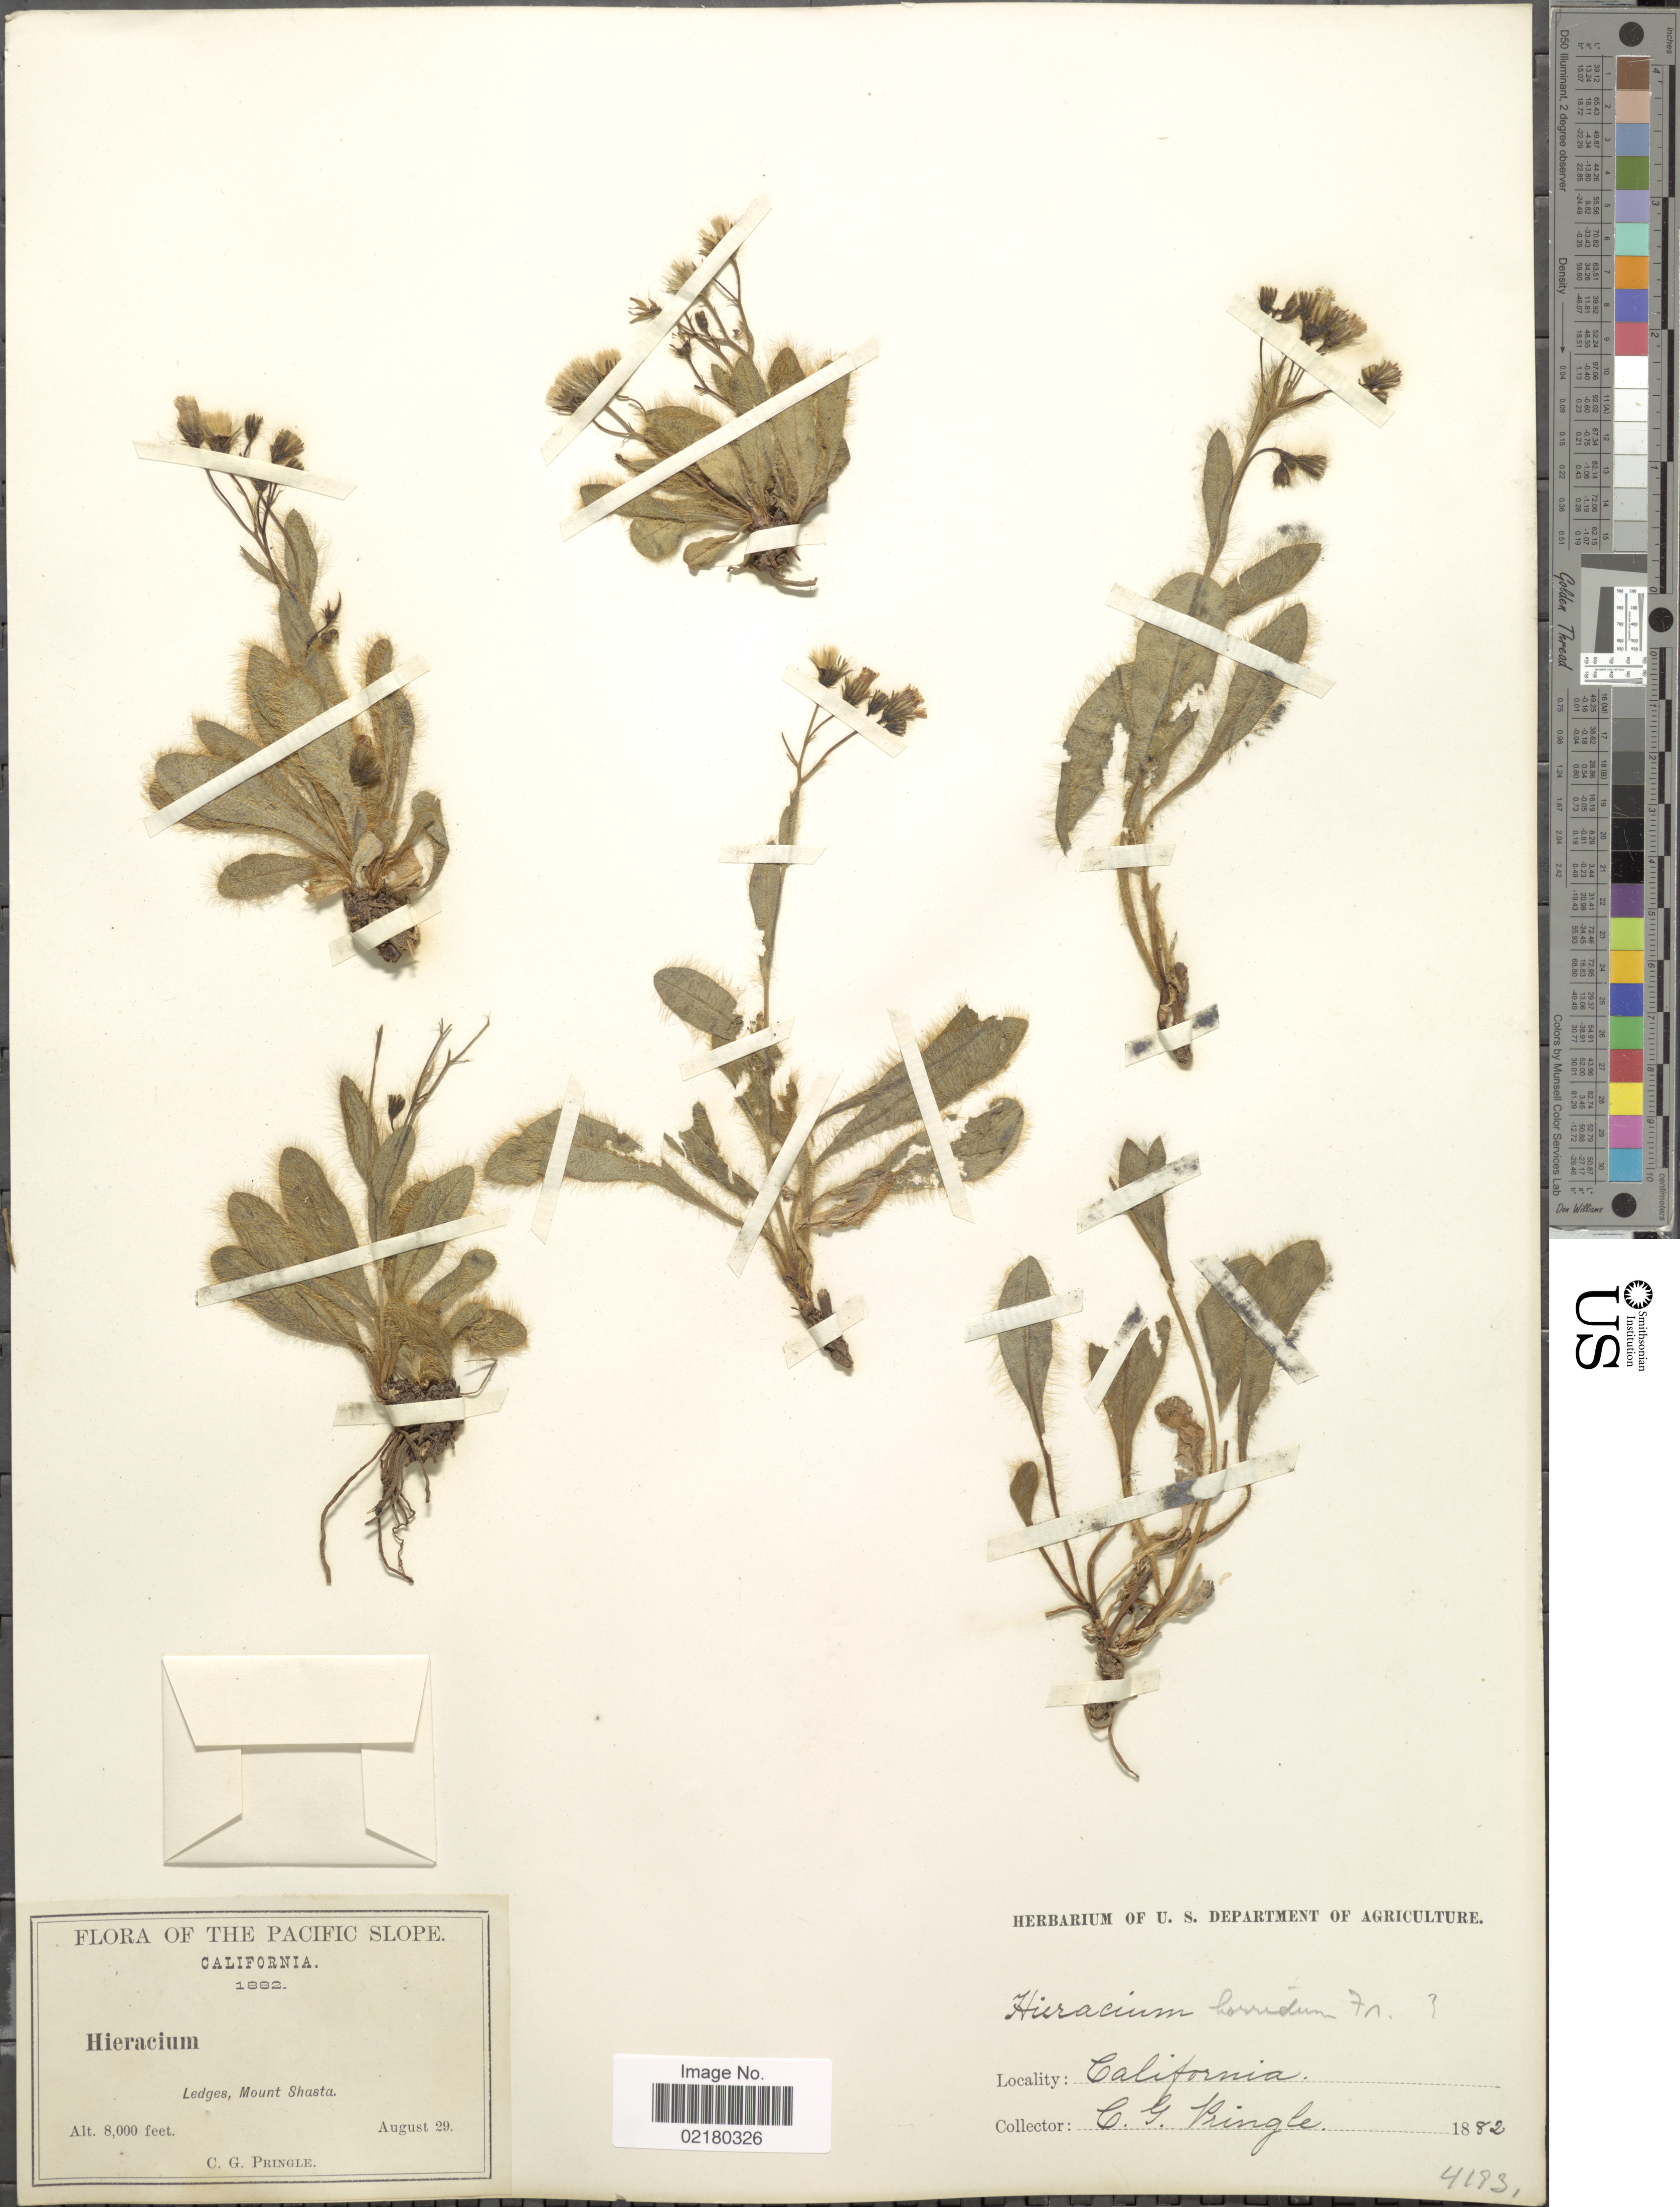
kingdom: Plantae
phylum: Tracheophyta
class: Magnoliopsida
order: Asterales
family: Asteraceae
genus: Hieracium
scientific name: Hieracium horridum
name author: Fr.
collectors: C. G. Pringle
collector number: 4183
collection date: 1882-08-29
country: United States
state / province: California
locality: Pacific Slope, ledges, Mount Shasta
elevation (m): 2438